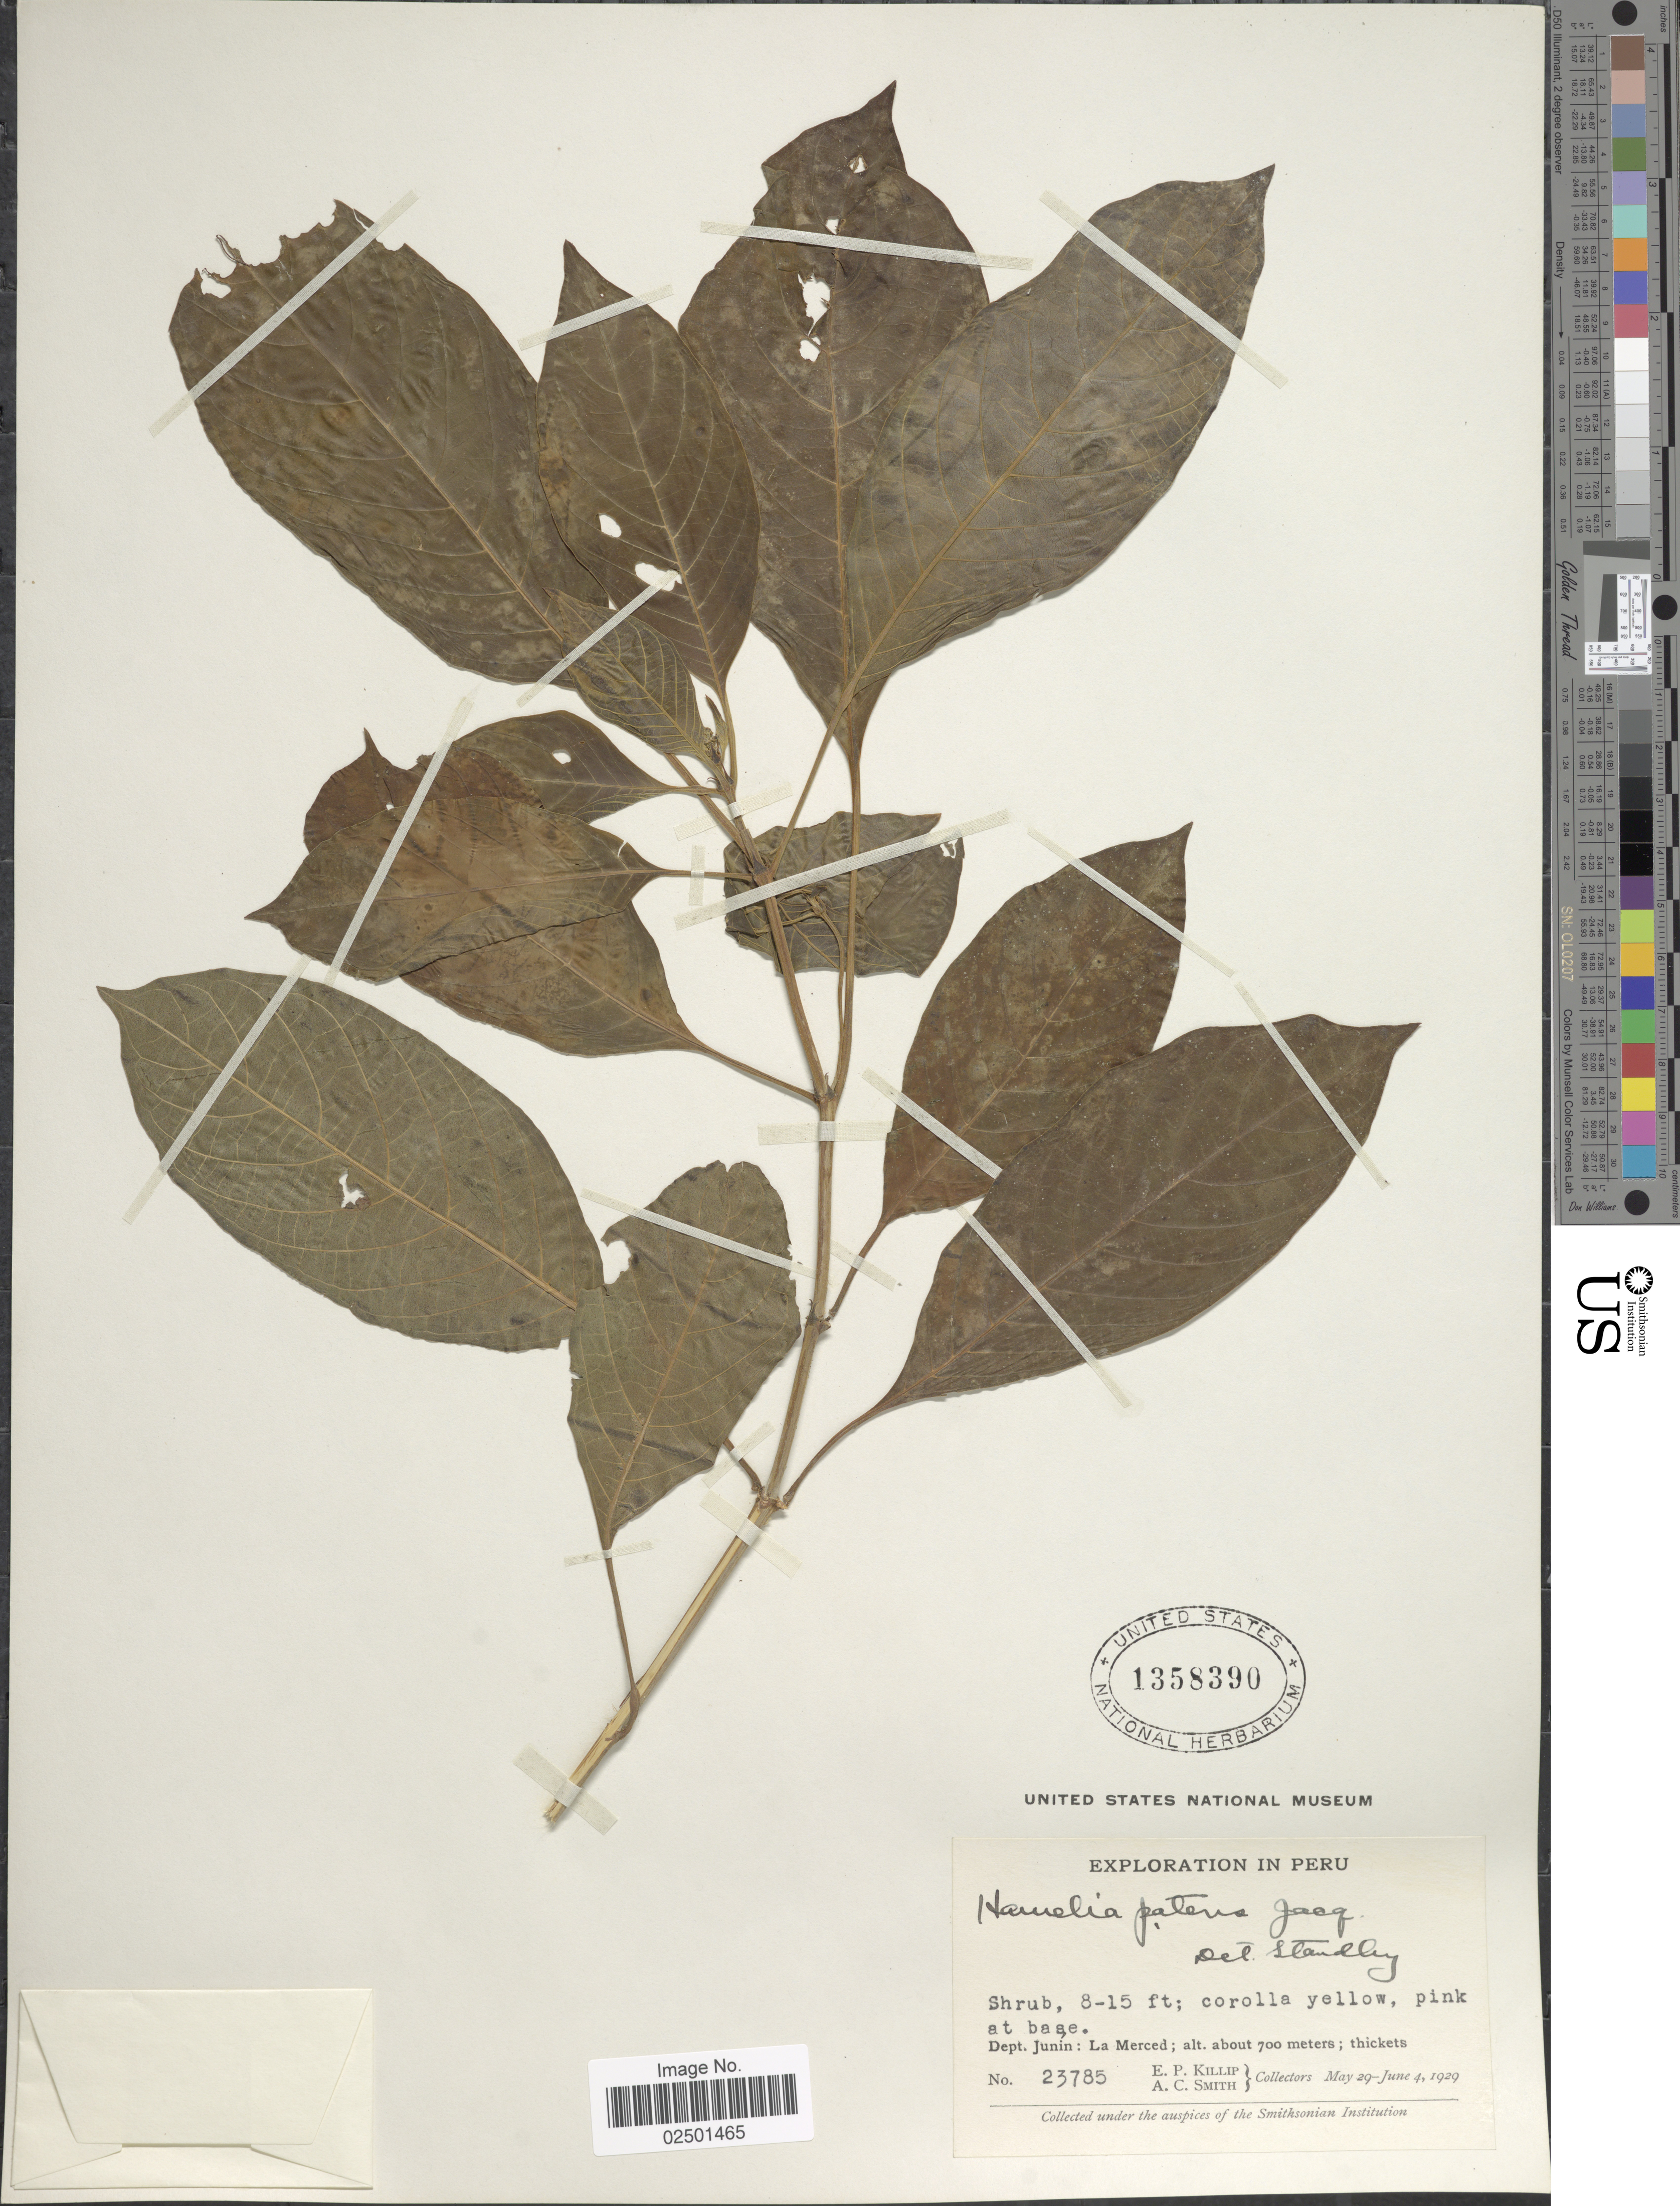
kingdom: Plantae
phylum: Tracheophyta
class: Magnoliopsida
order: Gentianales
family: Rubiaceae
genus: Hamelia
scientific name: Hamelia patens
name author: Jacq.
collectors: E. P. Killip & A. C. Smith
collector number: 23785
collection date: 1929-05-29/1929-06-04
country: Peru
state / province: Junín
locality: Dept. Junín: La Merced.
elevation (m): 700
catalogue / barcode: US 1358390